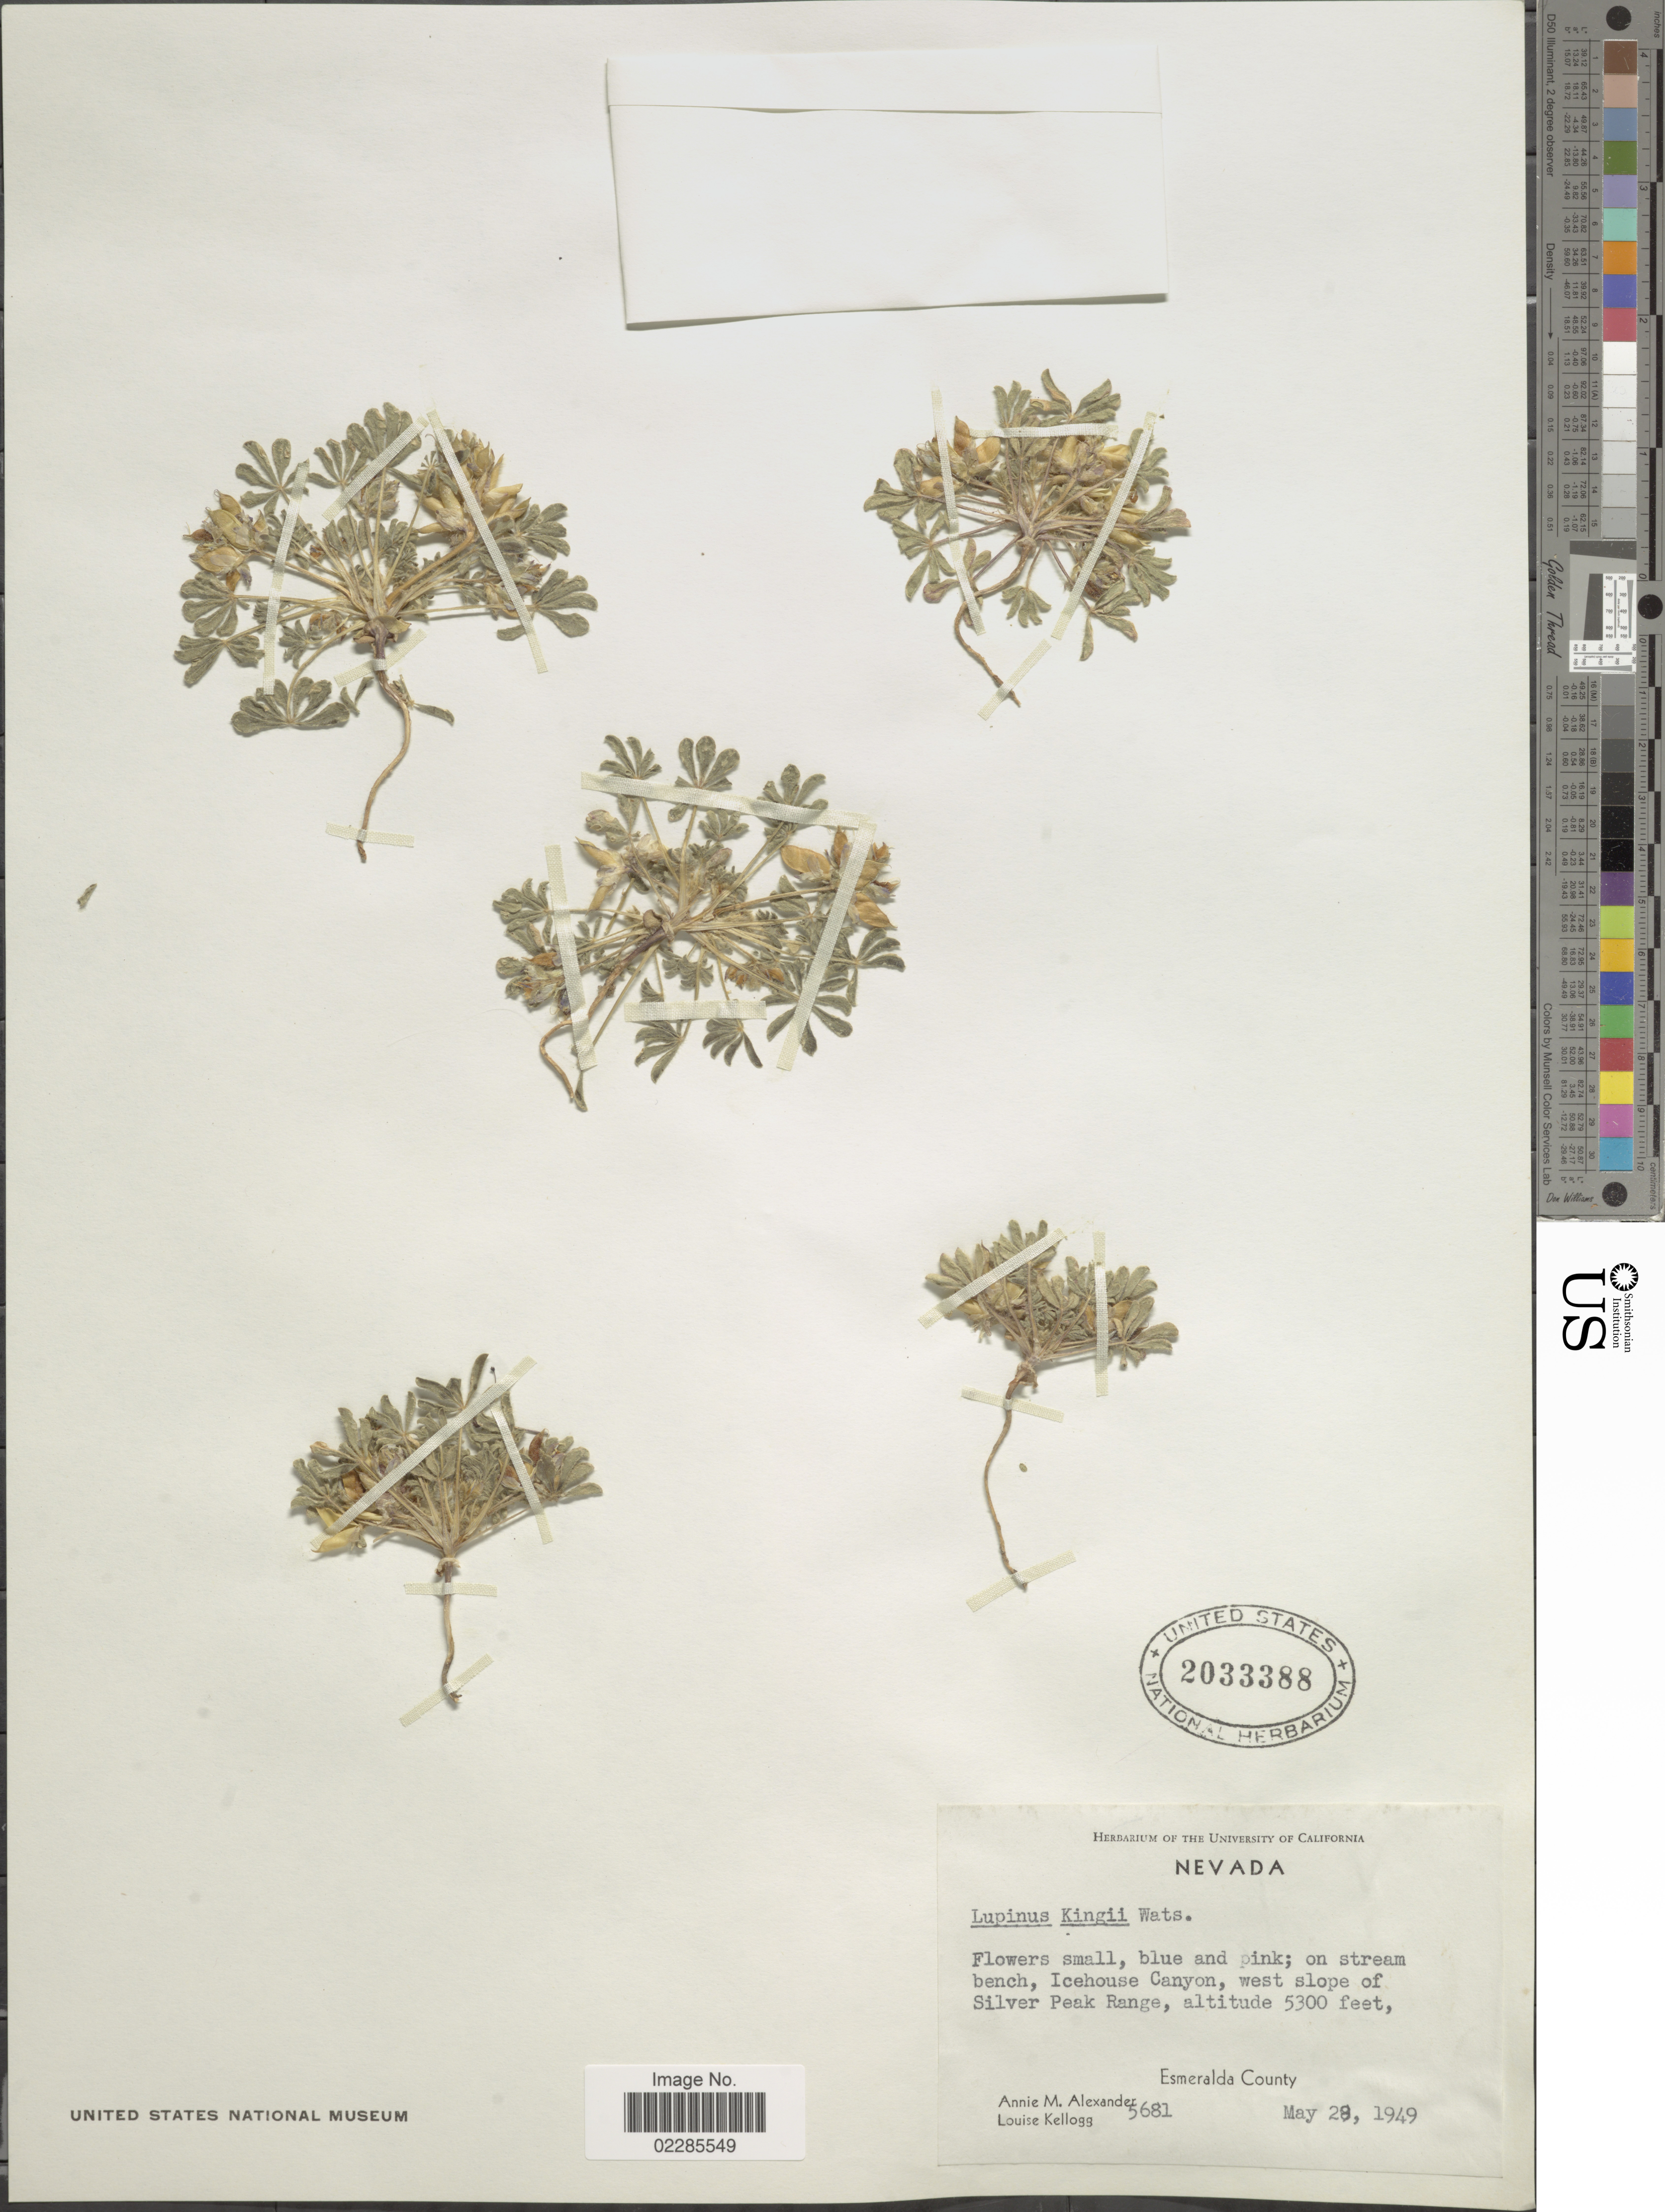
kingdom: Plantae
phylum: Tracheophyta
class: Magnoliopsida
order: Fabales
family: Fabaceae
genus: Lupinus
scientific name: Lupinus kingii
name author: S. Watson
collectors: A. M. Alexander & L. Kellogg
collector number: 5681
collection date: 1949-05-28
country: United States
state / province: Nevada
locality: On stream bench, Icehouse Canyon, west slope of Silver Peak Range, Esmeralda County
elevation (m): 1615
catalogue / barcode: US 2033388